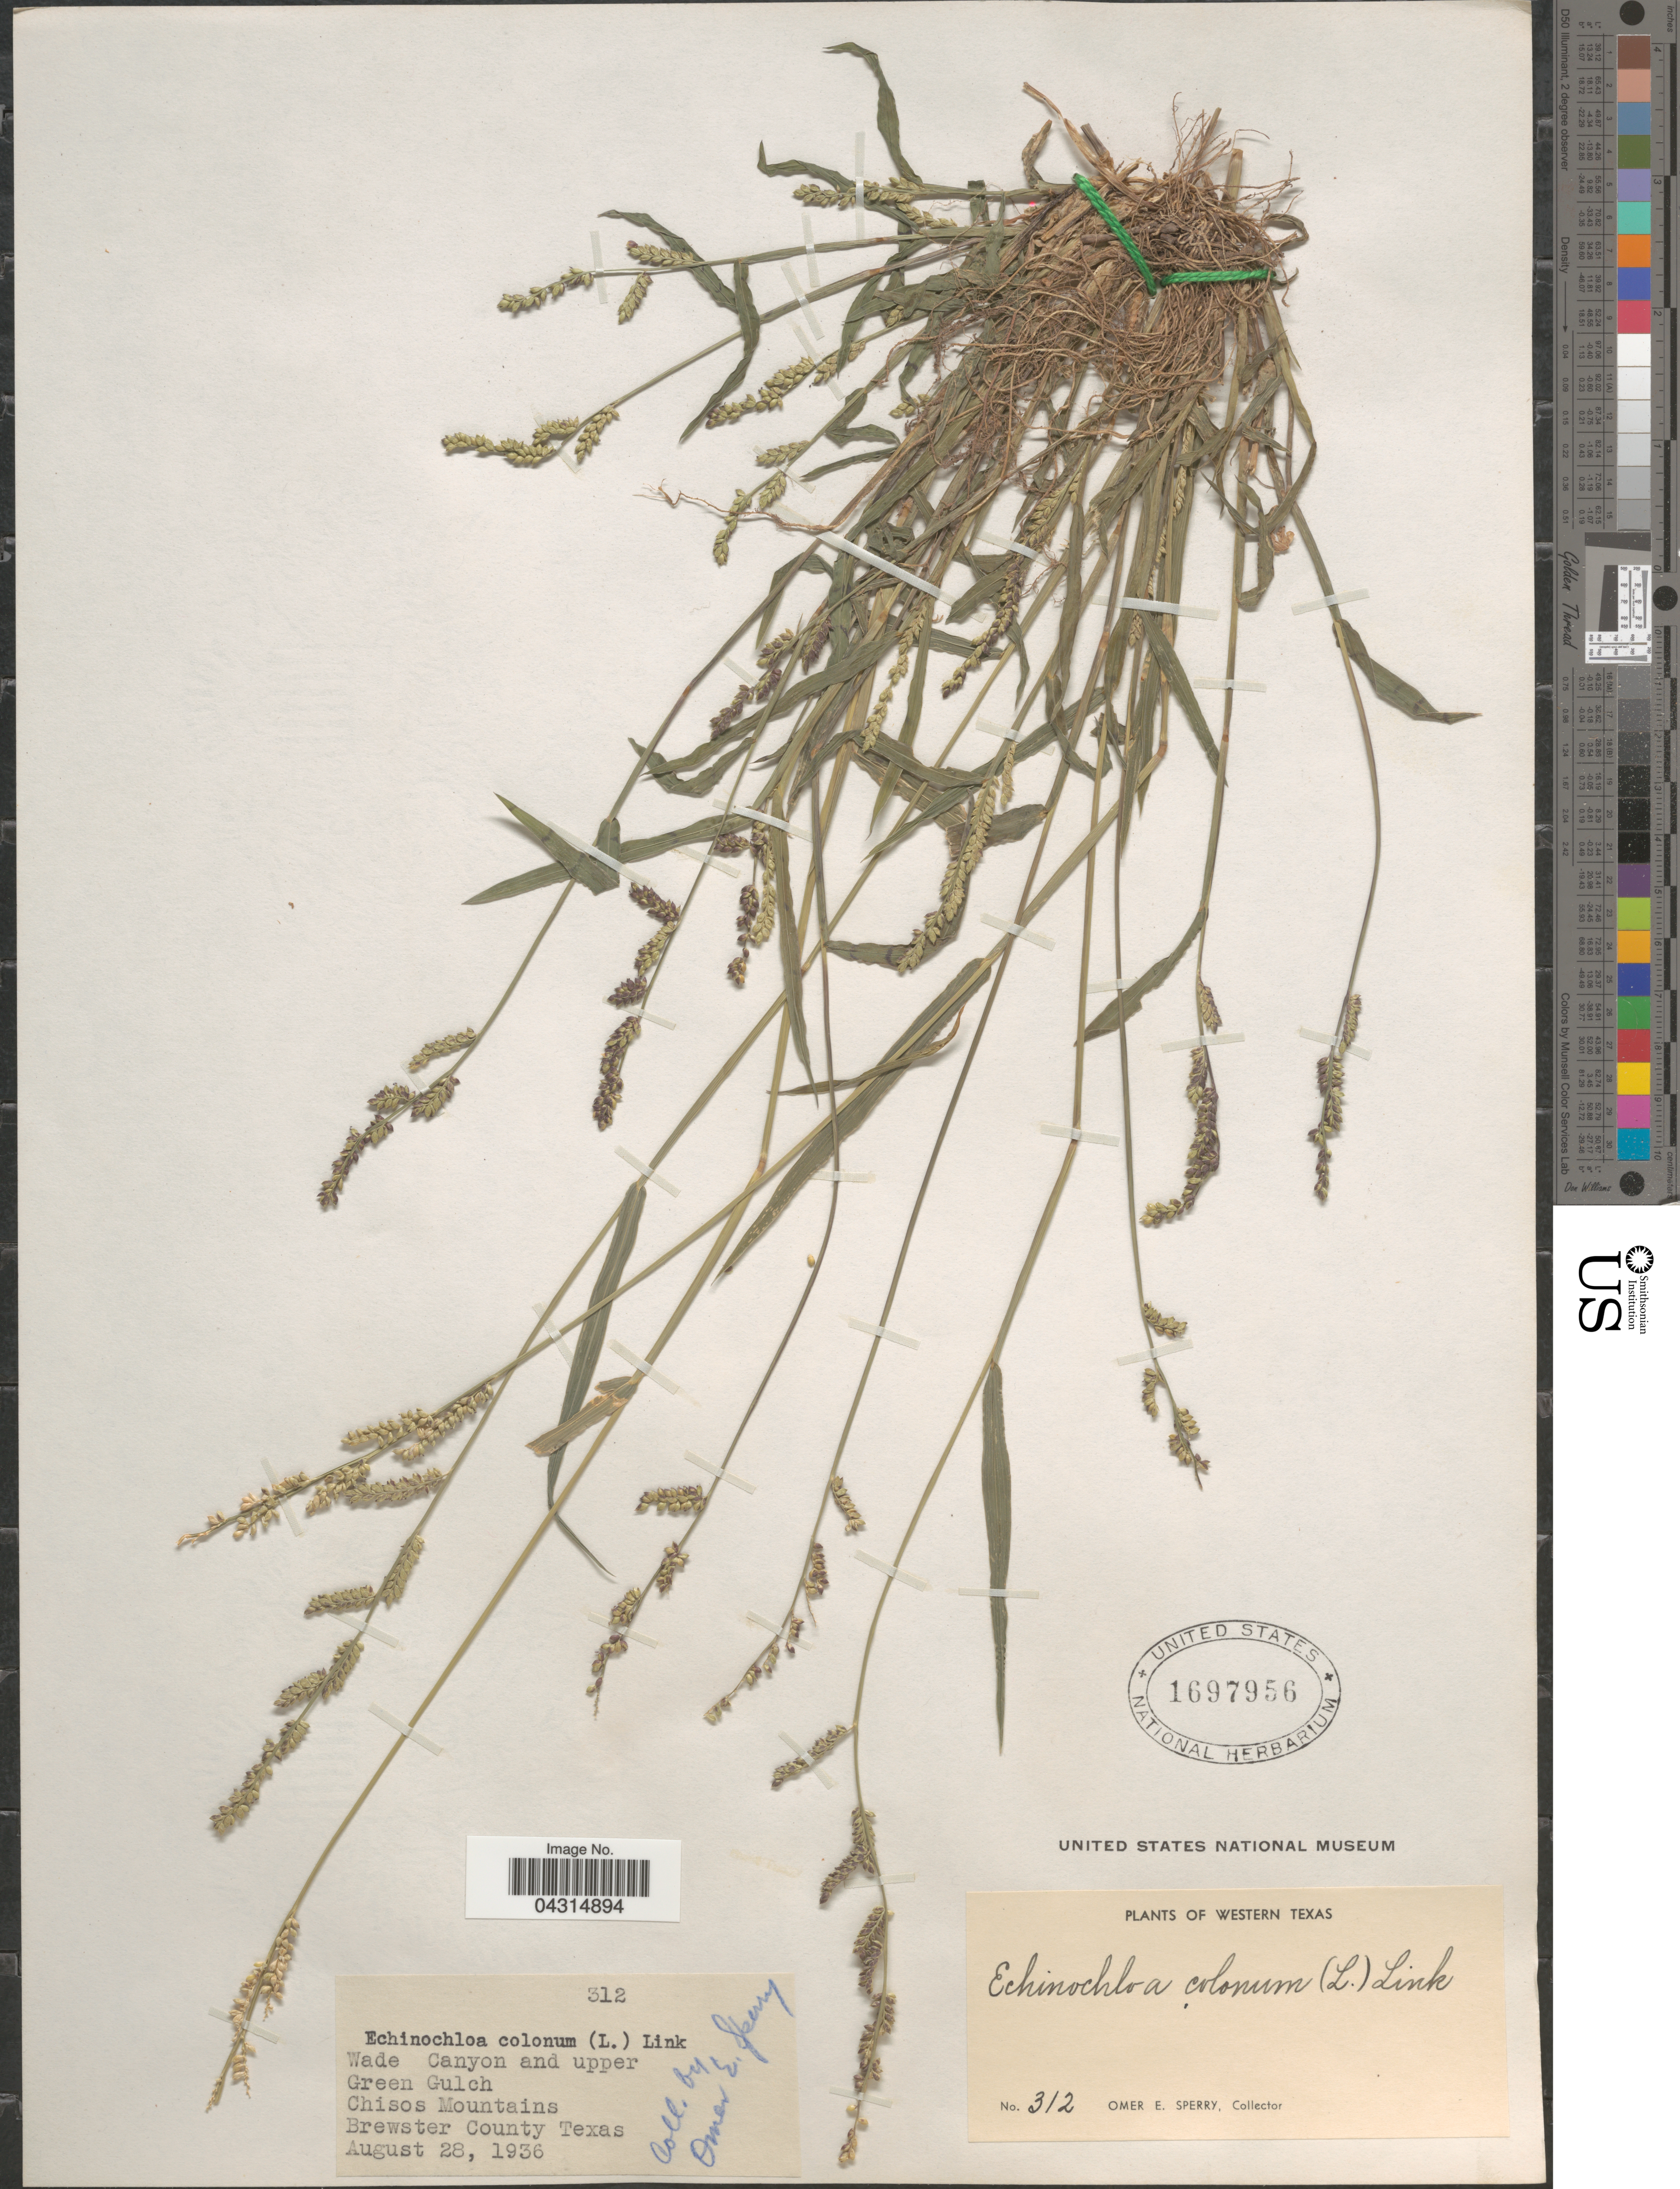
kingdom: Plantae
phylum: Tracheophyta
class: Liliopsida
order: Poales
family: Poaceae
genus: Echinochloa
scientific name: Echinochloa colona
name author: (L.) Link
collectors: O. E. Sperry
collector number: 312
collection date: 1936-08-28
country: United States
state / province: Texas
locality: Western Texas. Wade Canyon and upper Green Gulch. Chisos Mountains. Brewster County.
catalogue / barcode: US 1697956